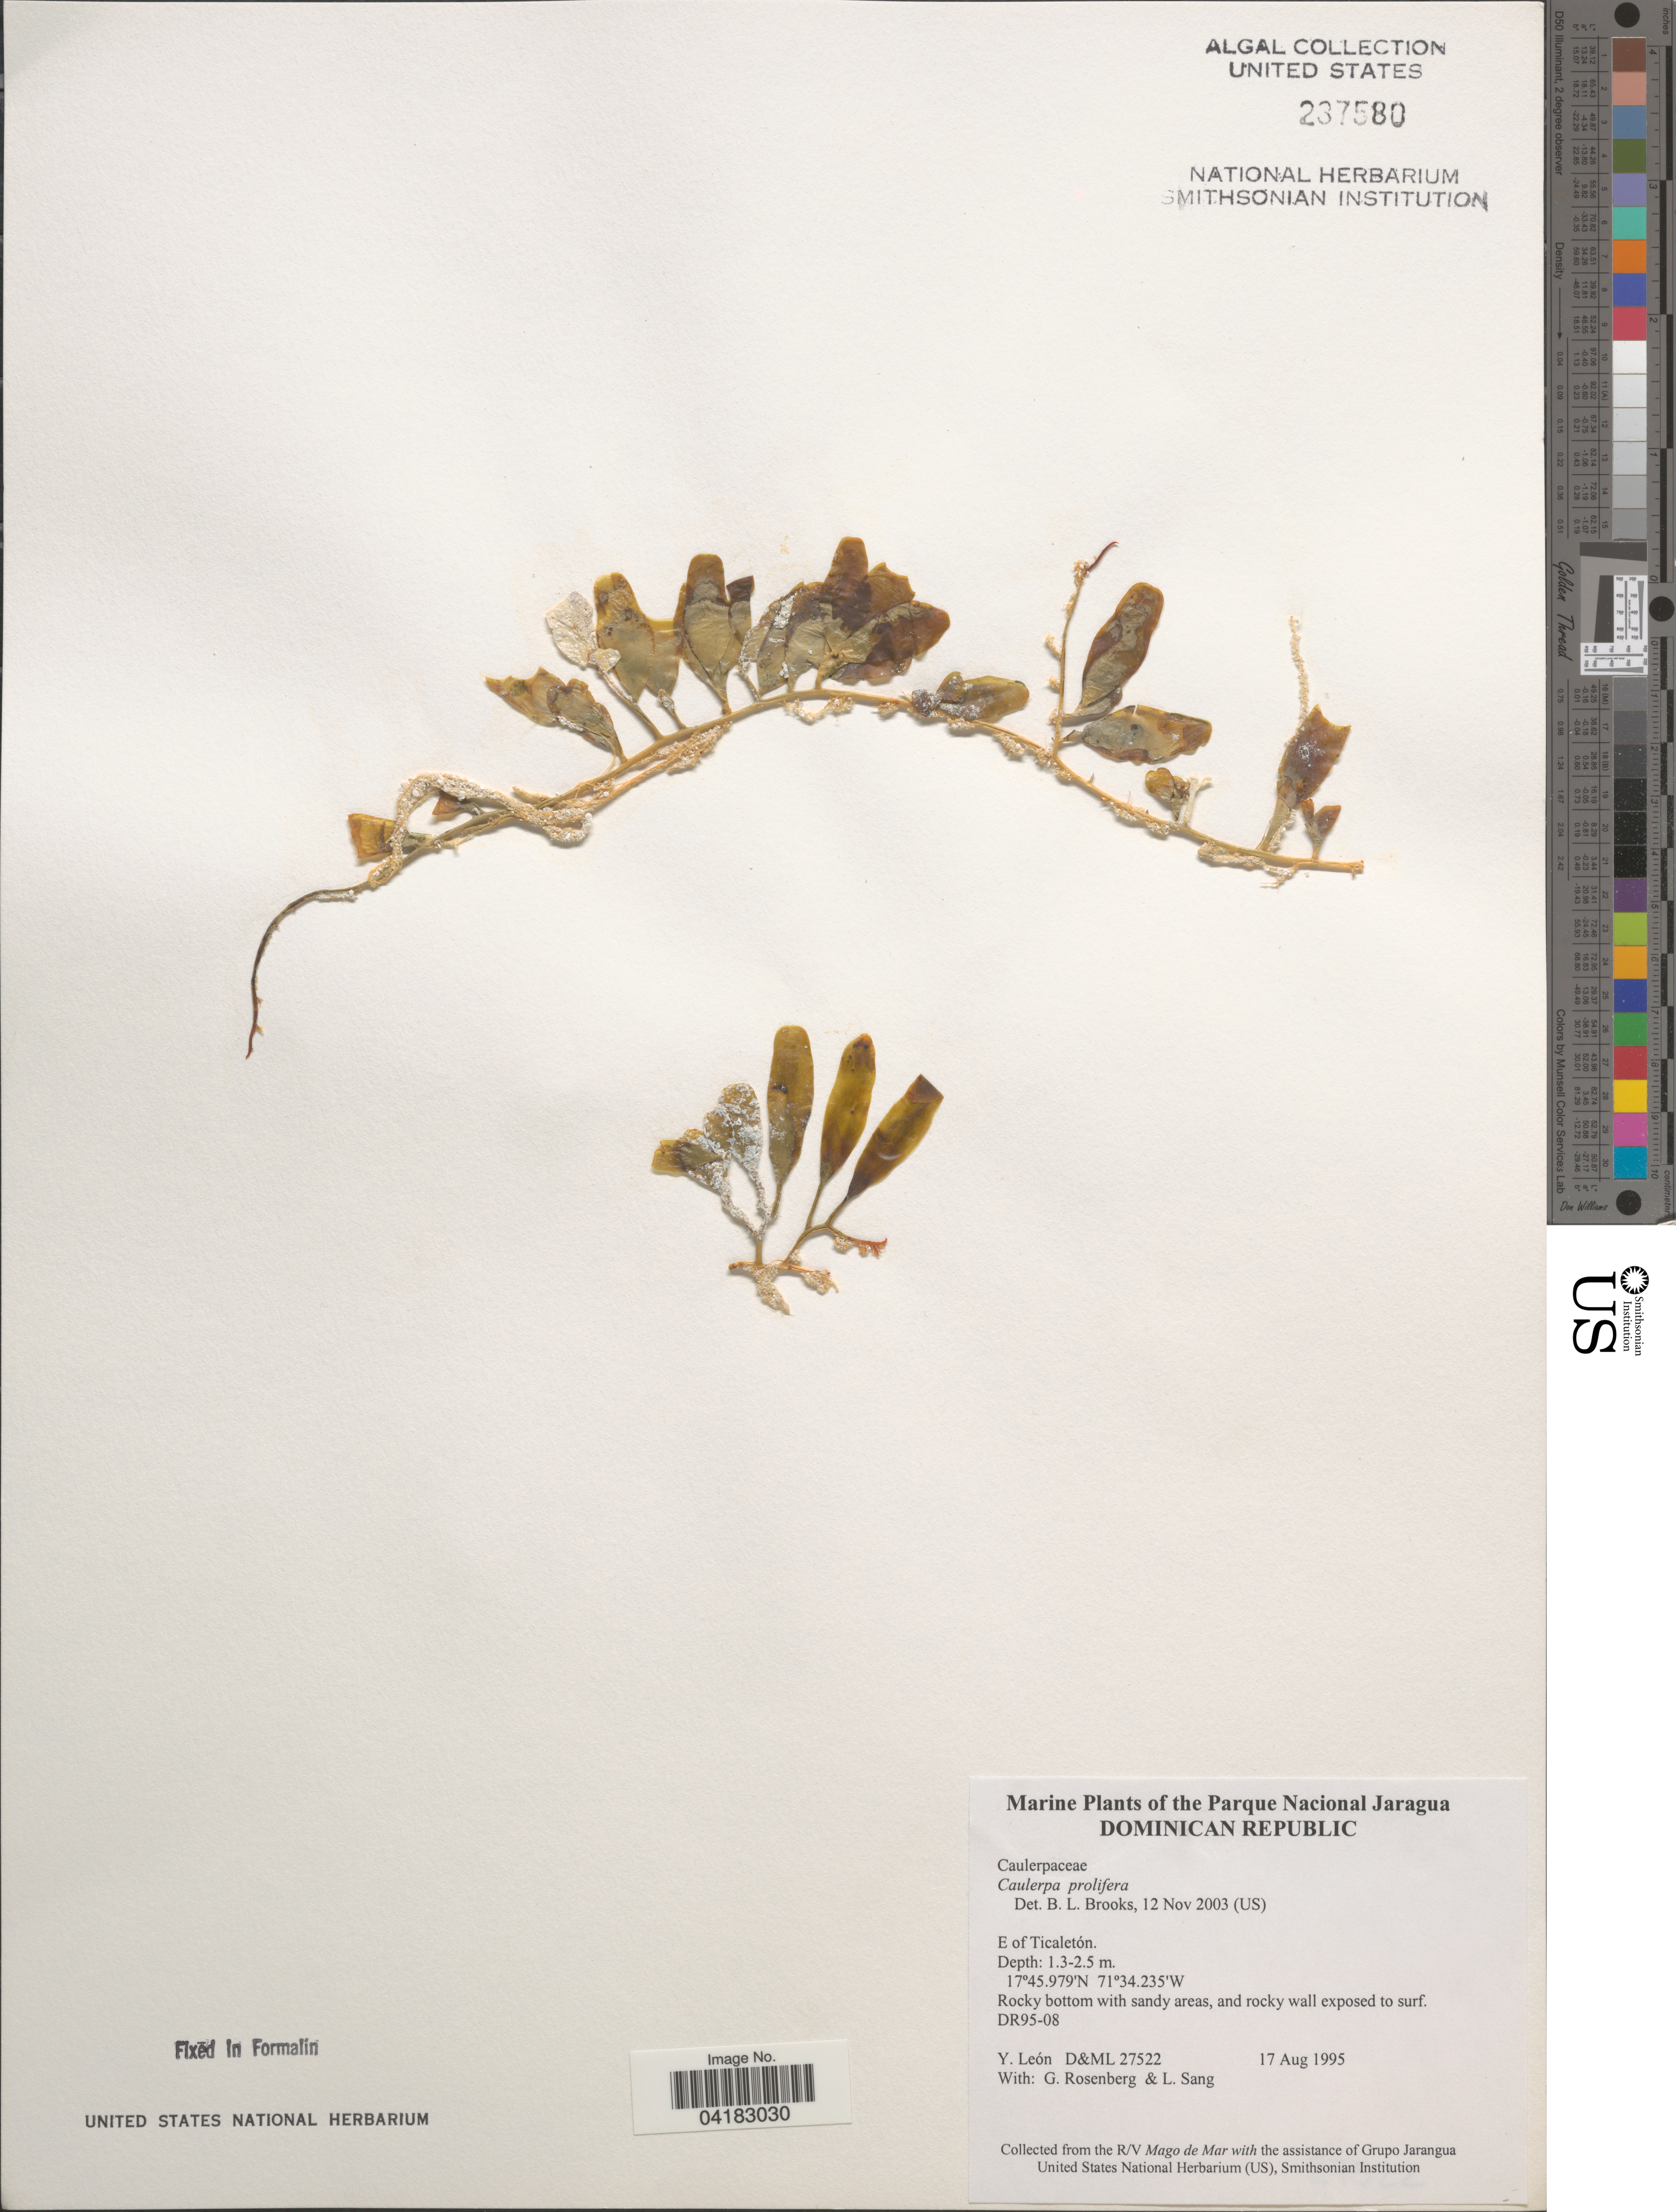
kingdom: Plantae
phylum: Chlorophyta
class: Ulvophyceae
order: Bryopsidales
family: Caulerpaceae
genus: Caulerpa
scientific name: Caulerpa prolifera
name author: (Forssk.) J.V.Lamouroux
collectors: Y. León, G. Rosenberg & L. Sang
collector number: D&ML27522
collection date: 1995-08-17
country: Dominican Republic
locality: Parque Nacional Jaragua. E of Ticaletón.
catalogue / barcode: US 237580